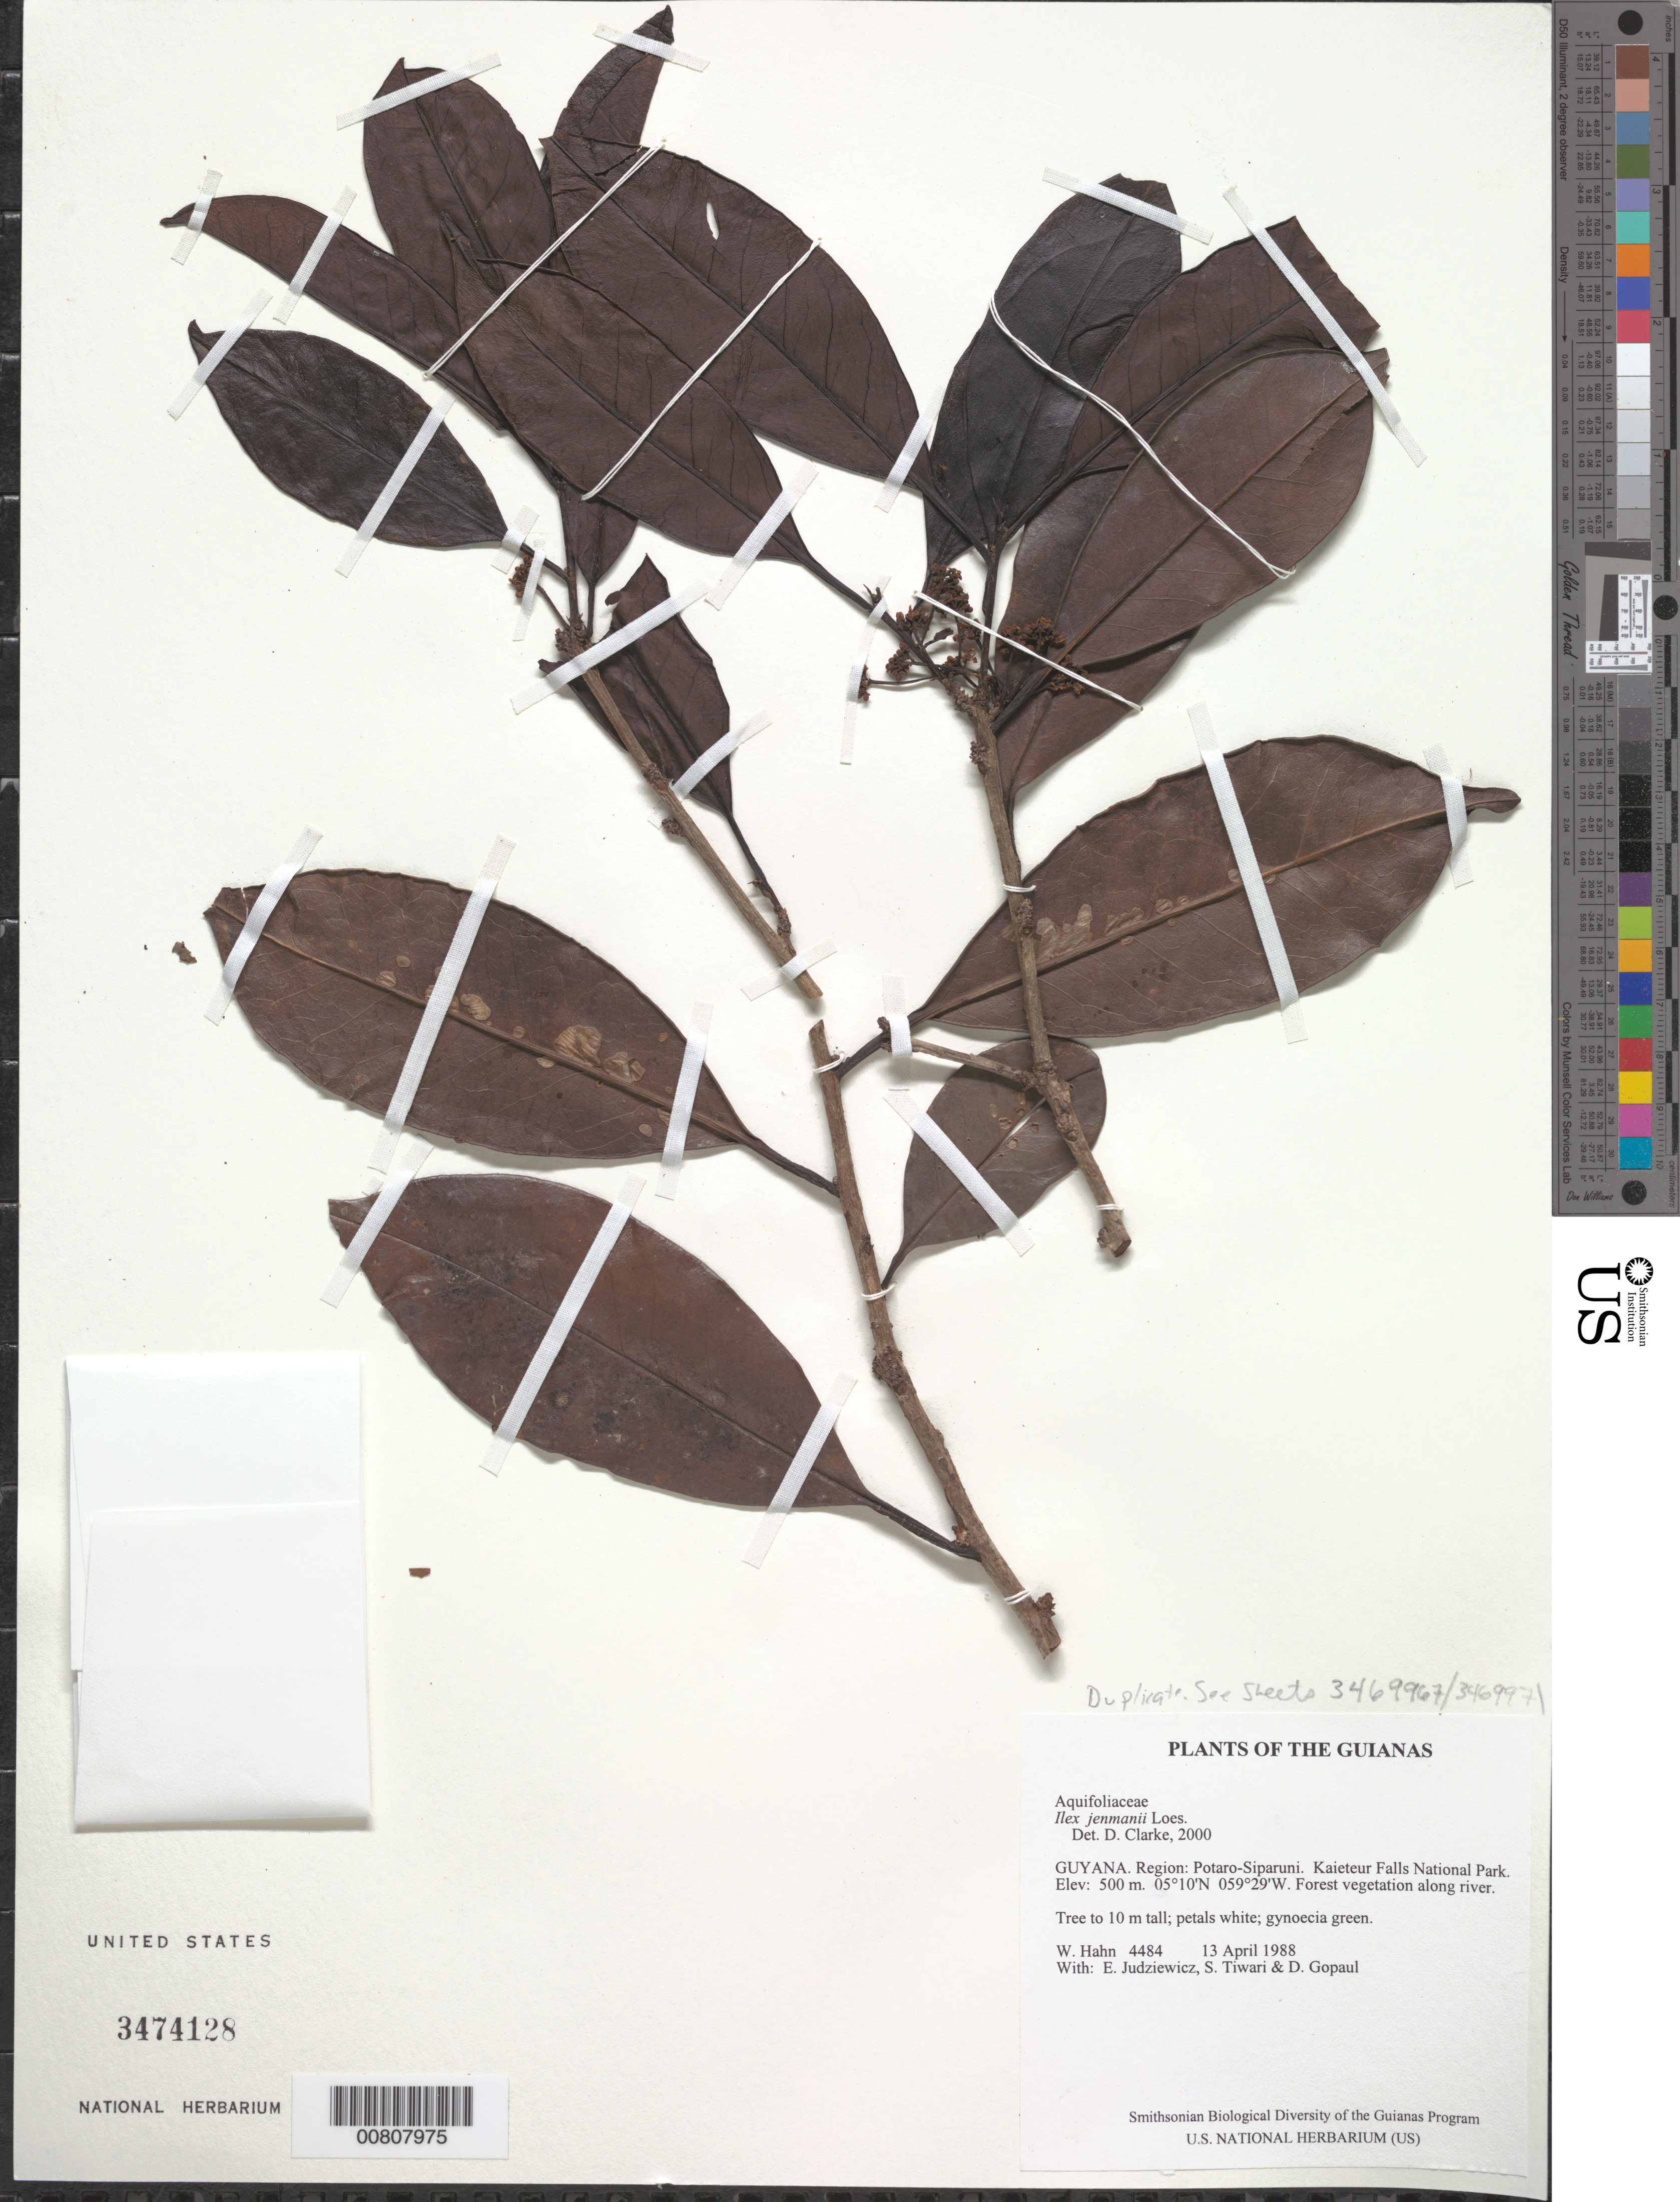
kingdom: Plantae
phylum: Tracheophyta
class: Magnoliopsida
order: Aquifoliales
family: Aquifoliaceae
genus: Ilex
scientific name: Ilex daphnogenea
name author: Reissek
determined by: Barriera, Gabrielle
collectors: W. Hahn, E. J. Judziewicz, S. Tiwari & D. Gopaul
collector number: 4484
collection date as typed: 13 April 1988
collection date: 1988-04-13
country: Guyana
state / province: Potaro-Siparuni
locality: Kaieteur Falls National Park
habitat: Forest vegetation along river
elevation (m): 500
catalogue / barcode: US 3474128